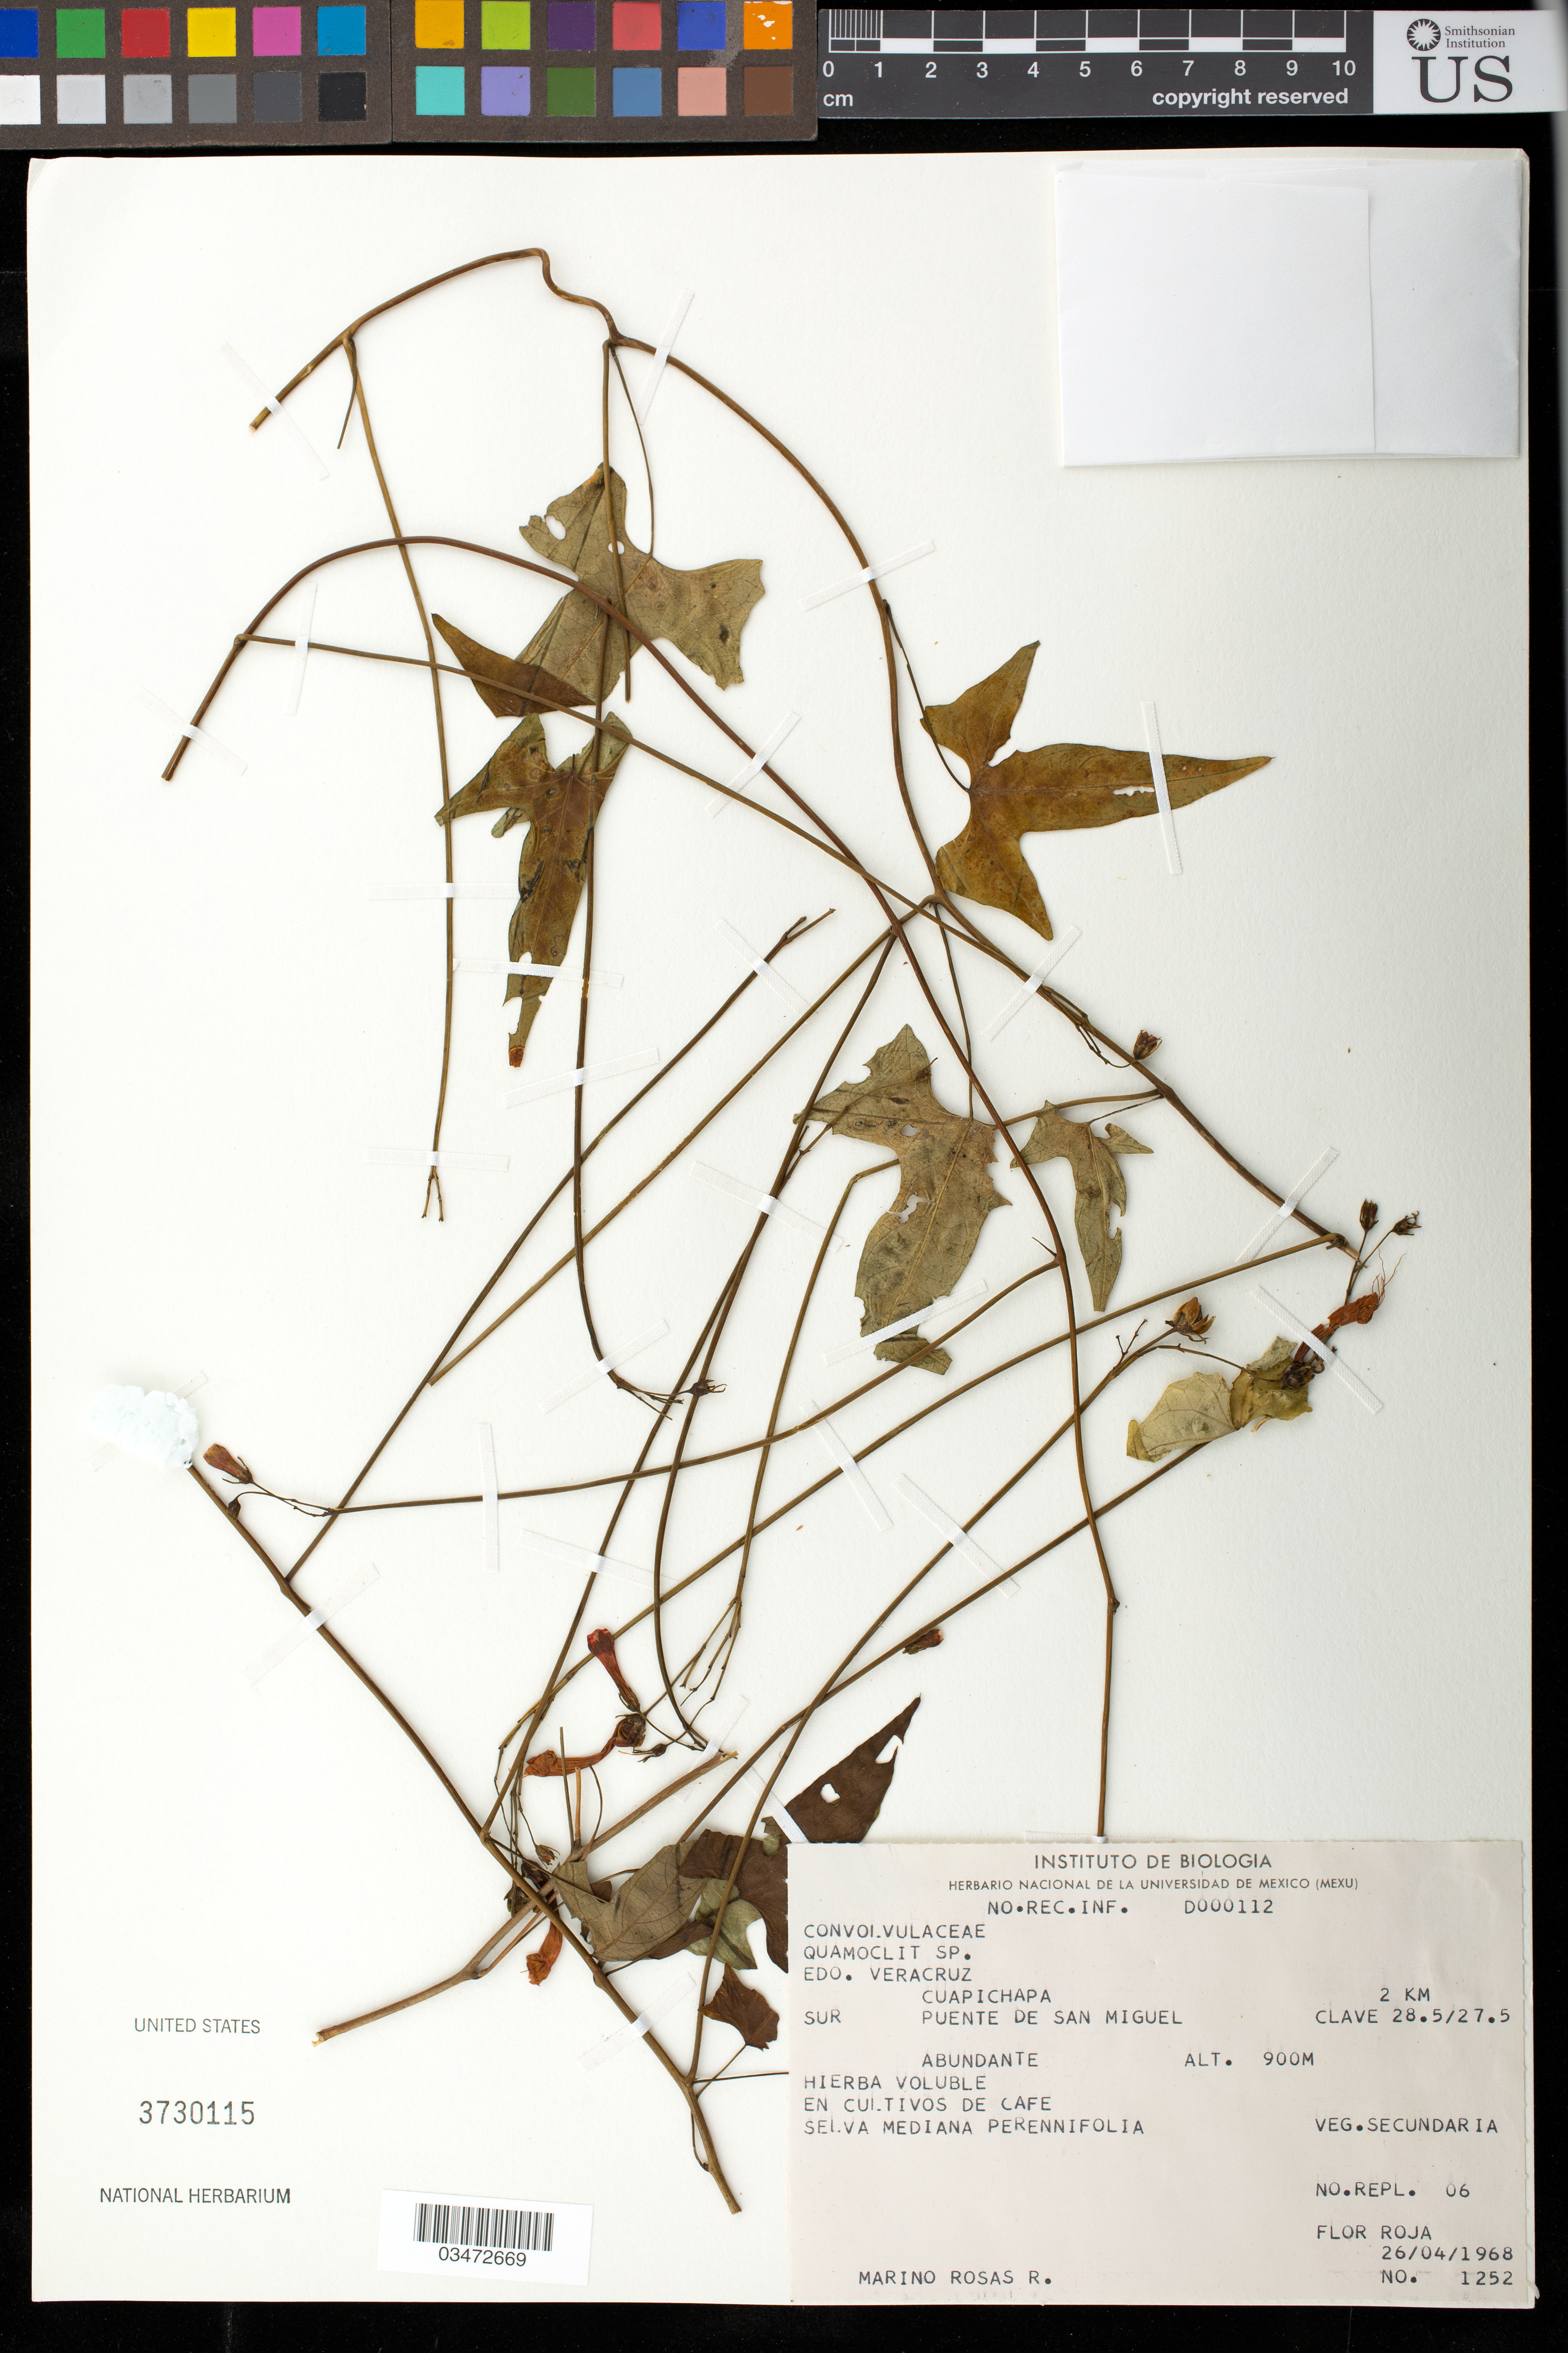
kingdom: Plantae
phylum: Tracheophyta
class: Magnoliopsida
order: Solanales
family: Convolvulaceae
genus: Quamoclit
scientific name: Quamoclit sp.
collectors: R. Marino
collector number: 1252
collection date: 1968-04-26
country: Mexico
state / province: Veracruz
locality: Cuapichapa puente de san miguel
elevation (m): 900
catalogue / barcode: US 3730115